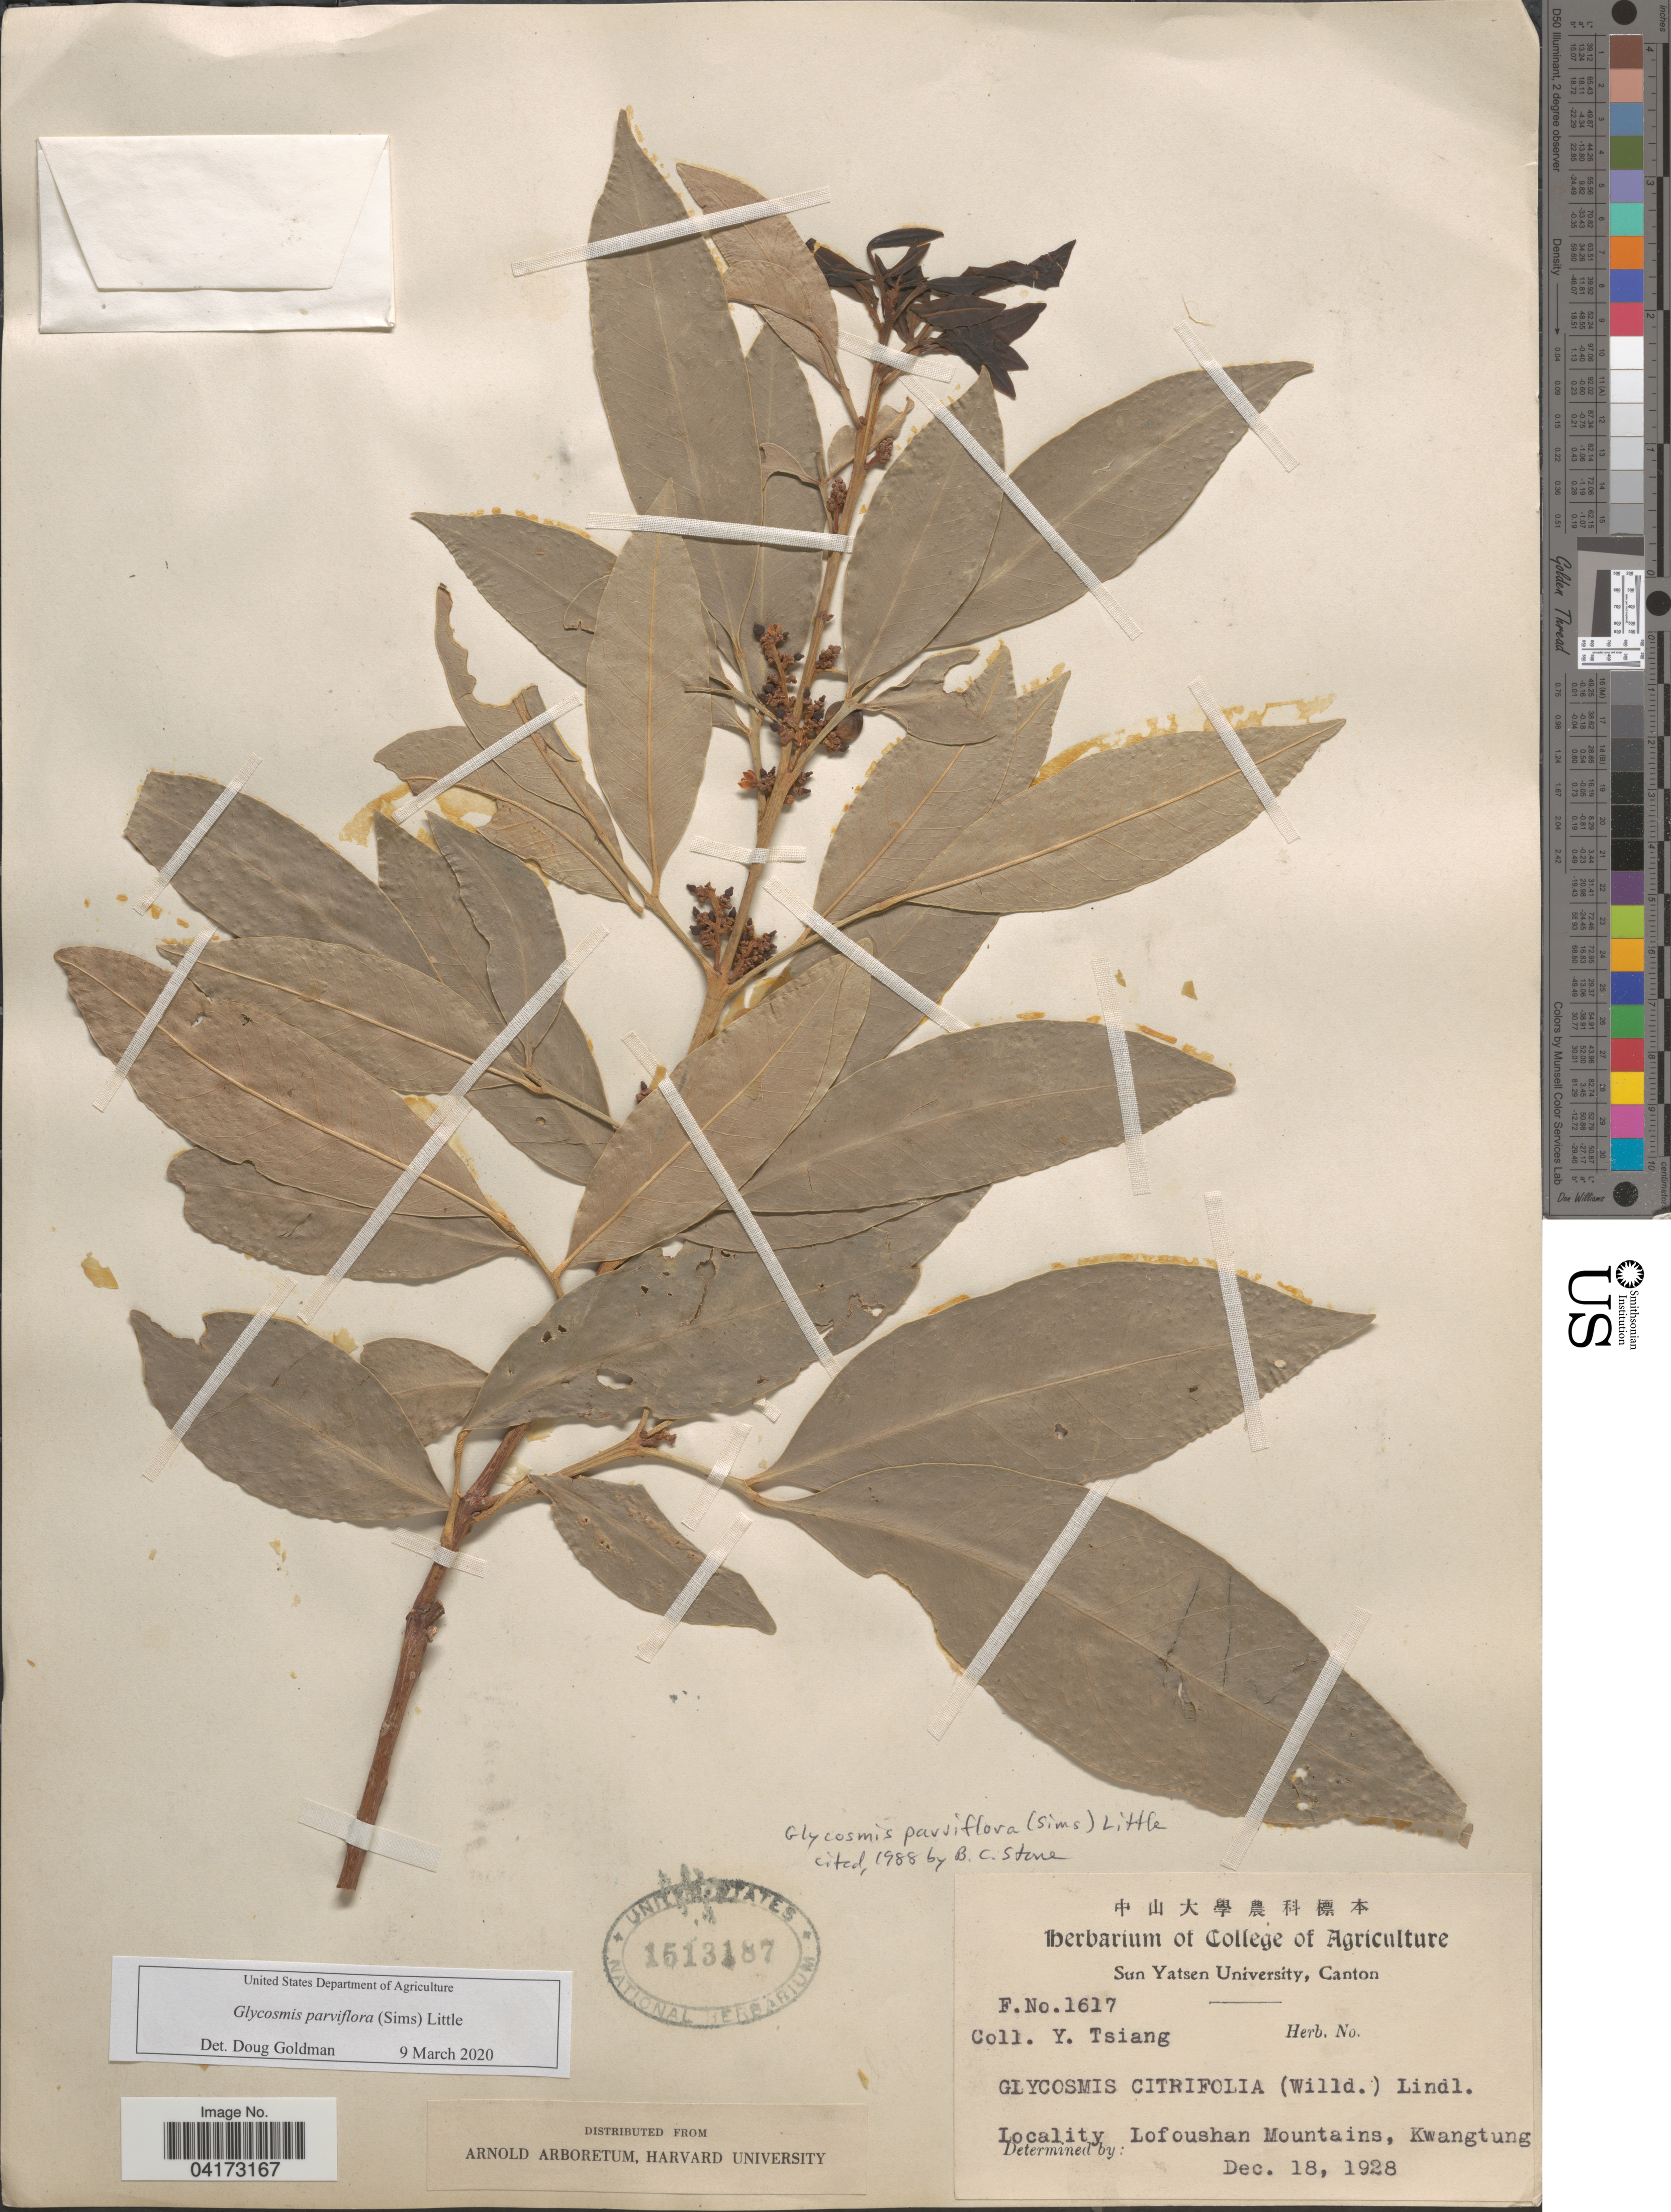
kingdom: Plantae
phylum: Tracheophyta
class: Magnoliopsida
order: Sapindales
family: Rutaceae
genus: Glycosmis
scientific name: Glycosmis parviflora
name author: (Sims) Little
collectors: Y. Tsiang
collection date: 1928-12-18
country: China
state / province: Guangdong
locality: Lofoushan Mountains, Kwangtung.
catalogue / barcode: US 1513187